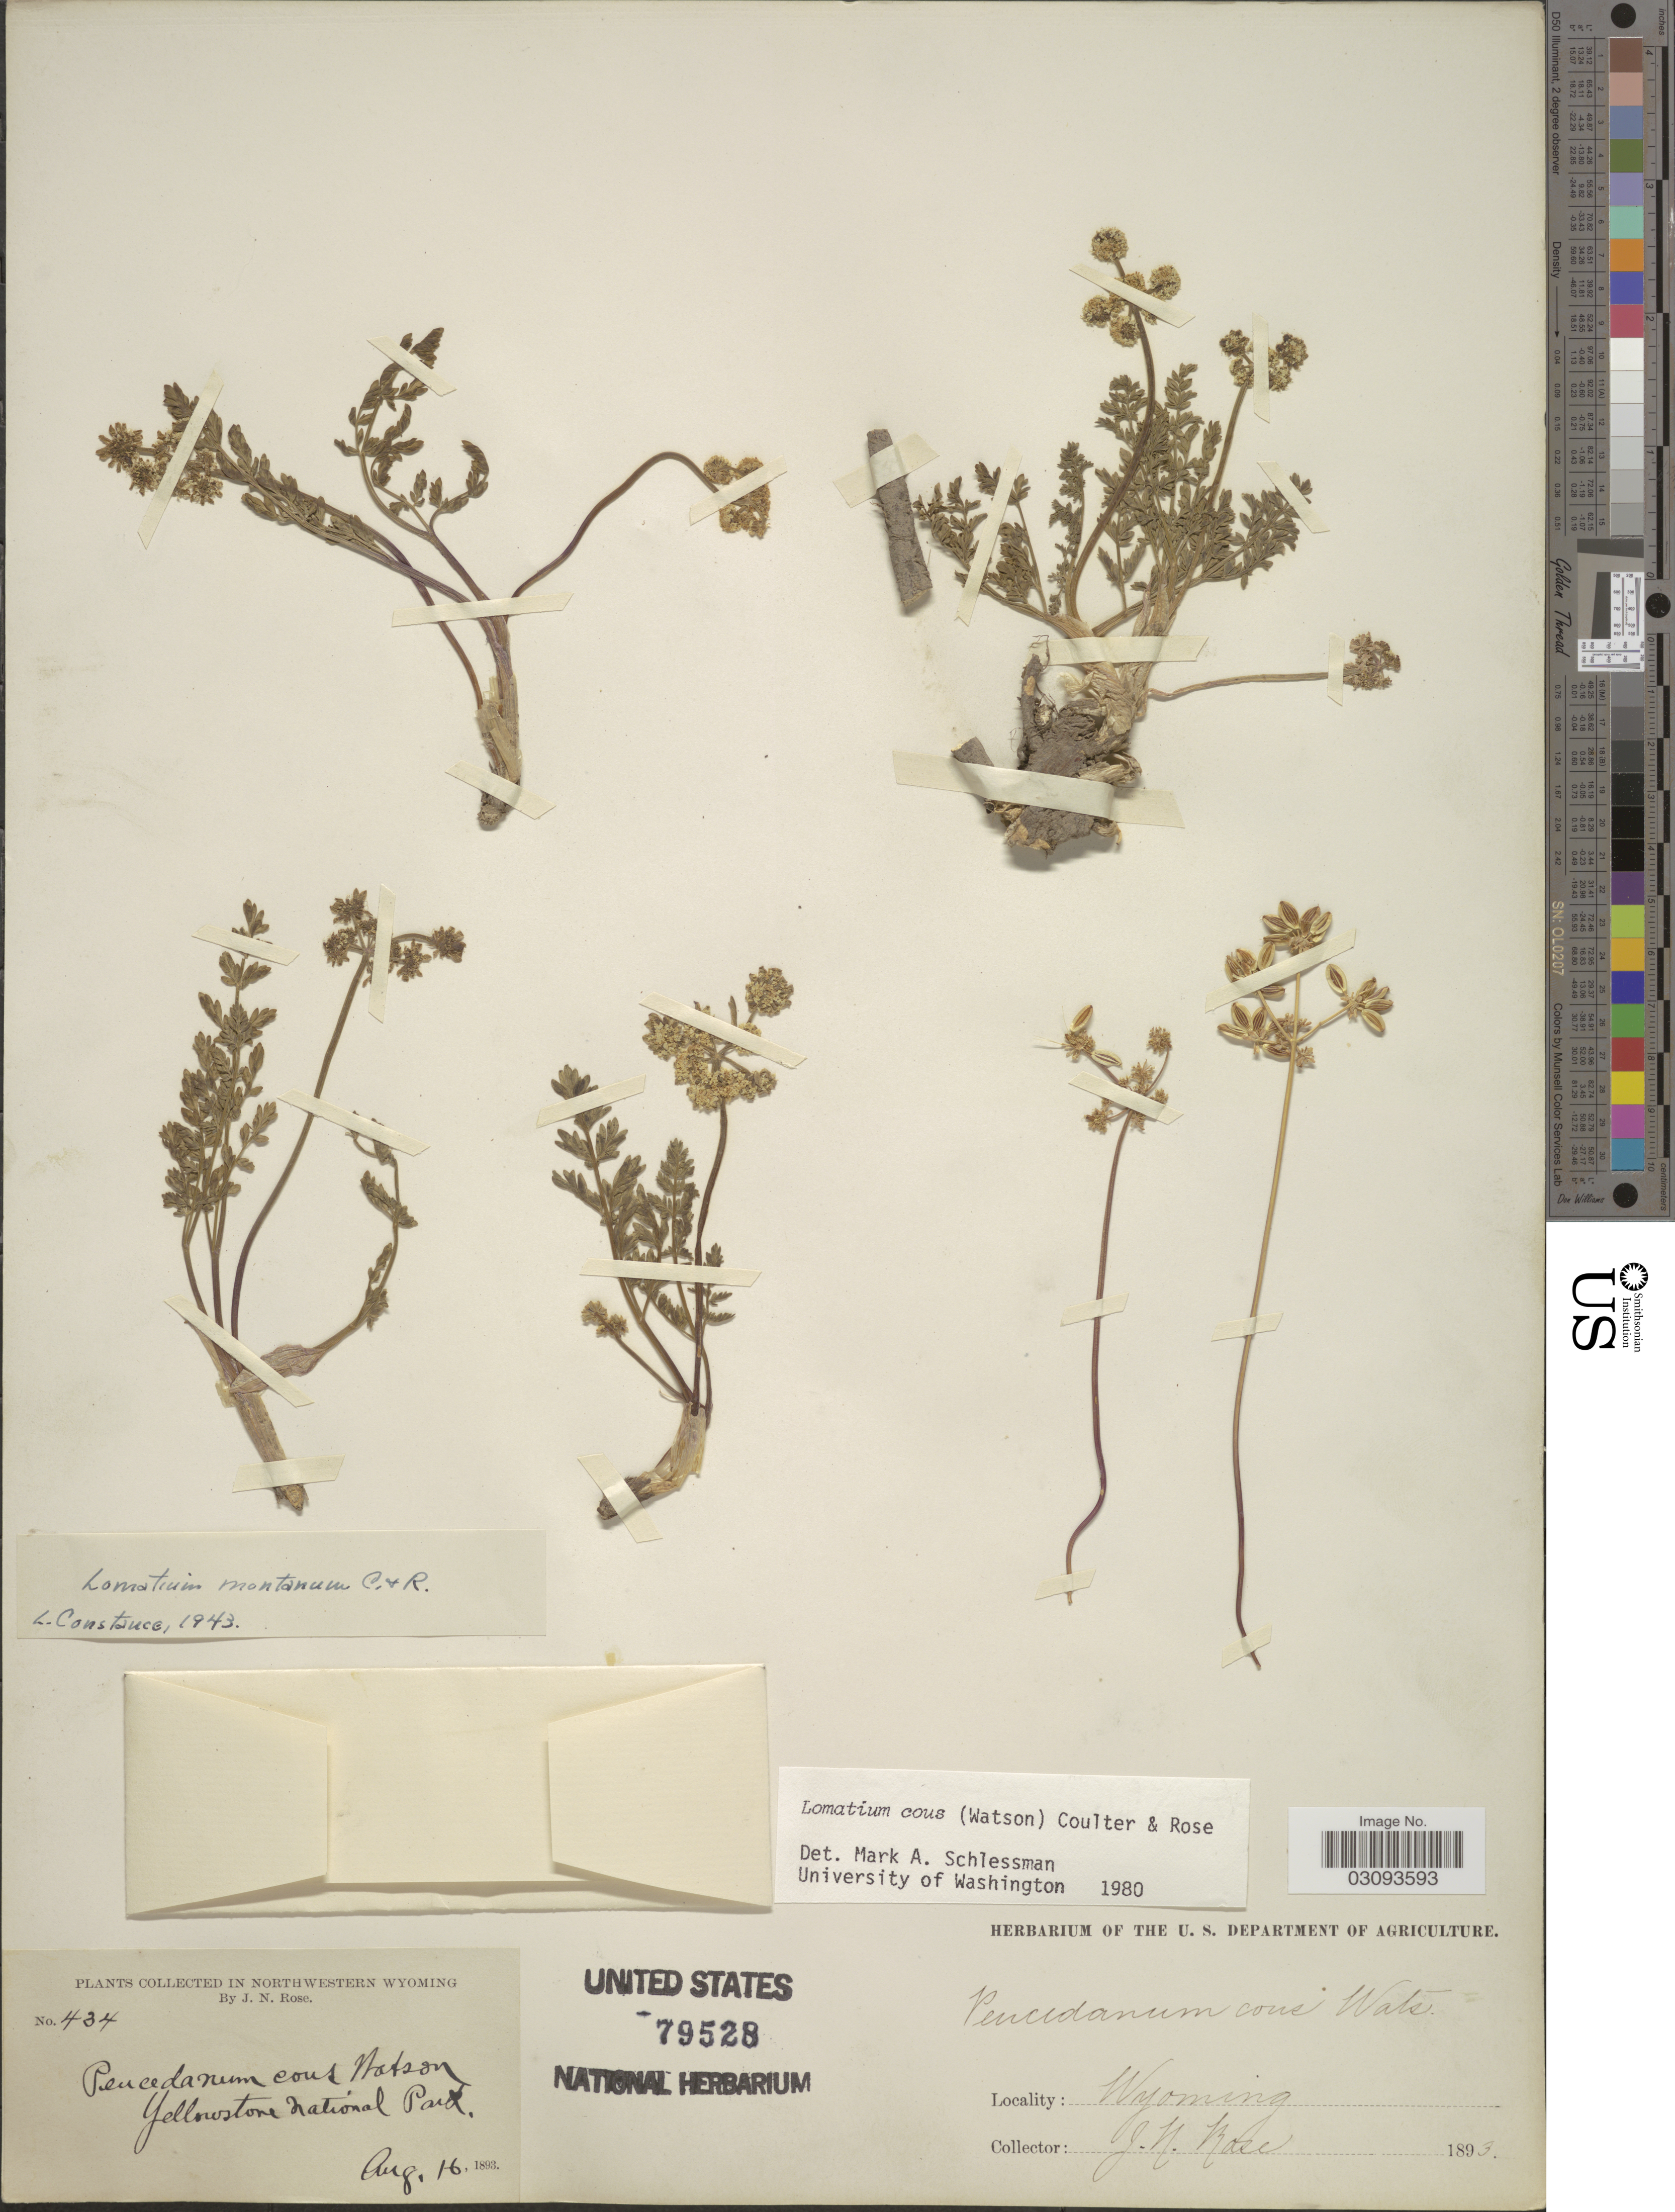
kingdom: Plantae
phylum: Tracheophyta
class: Magnoliopsida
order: Apiales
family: Apiaceae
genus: Lomatium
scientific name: Lomatium cous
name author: (S. Watson) J.M. Coult. & Rose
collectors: J. N. Rose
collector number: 434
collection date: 1893-08-16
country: United States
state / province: Wyoming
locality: Northwestern Wyoming. Yellowstone National Park.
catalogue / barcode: US 79528